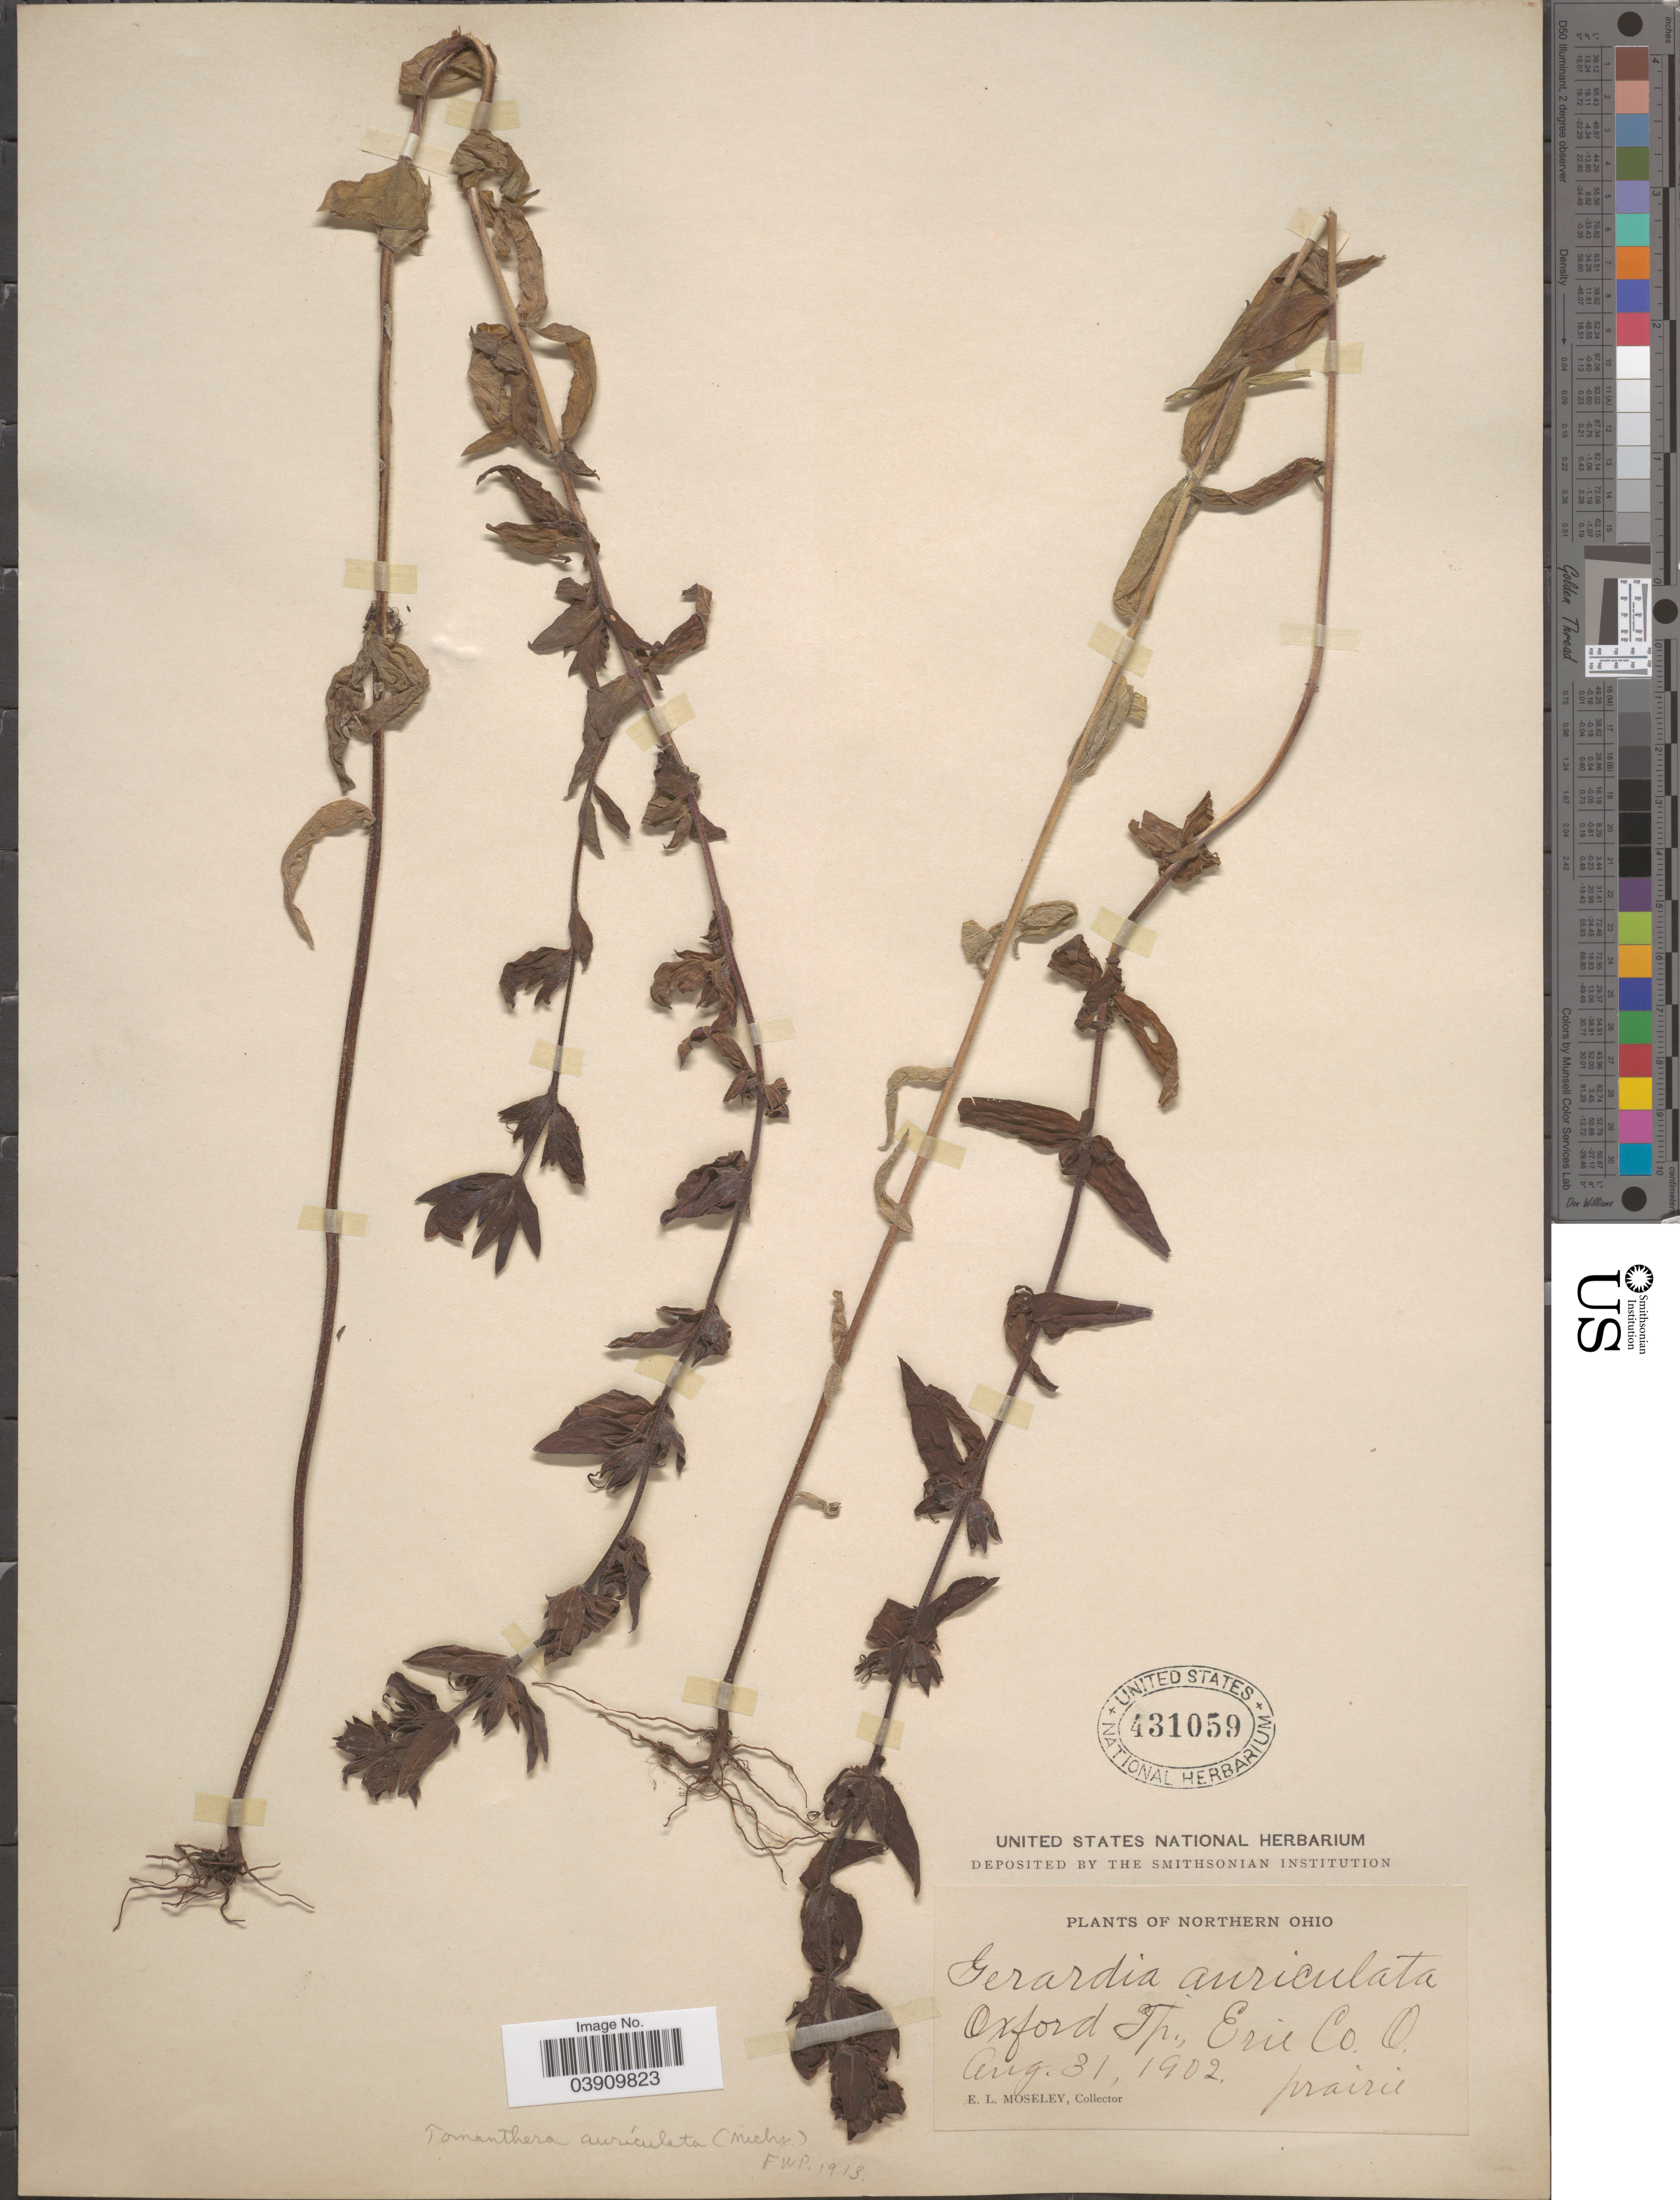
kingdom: Plantae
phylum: Tracheophyta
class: Magnoliopsida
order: Lamiales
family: Orobanchaceae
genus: Tomanthera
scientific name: Tomanthera auriculata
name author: (Michx.) Raf.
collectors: E. Moseley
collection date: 1902-08-31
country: United States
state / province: Ohio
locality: Northern Ohio. Oxford Tp., Erie Co.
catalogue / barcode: US 431059